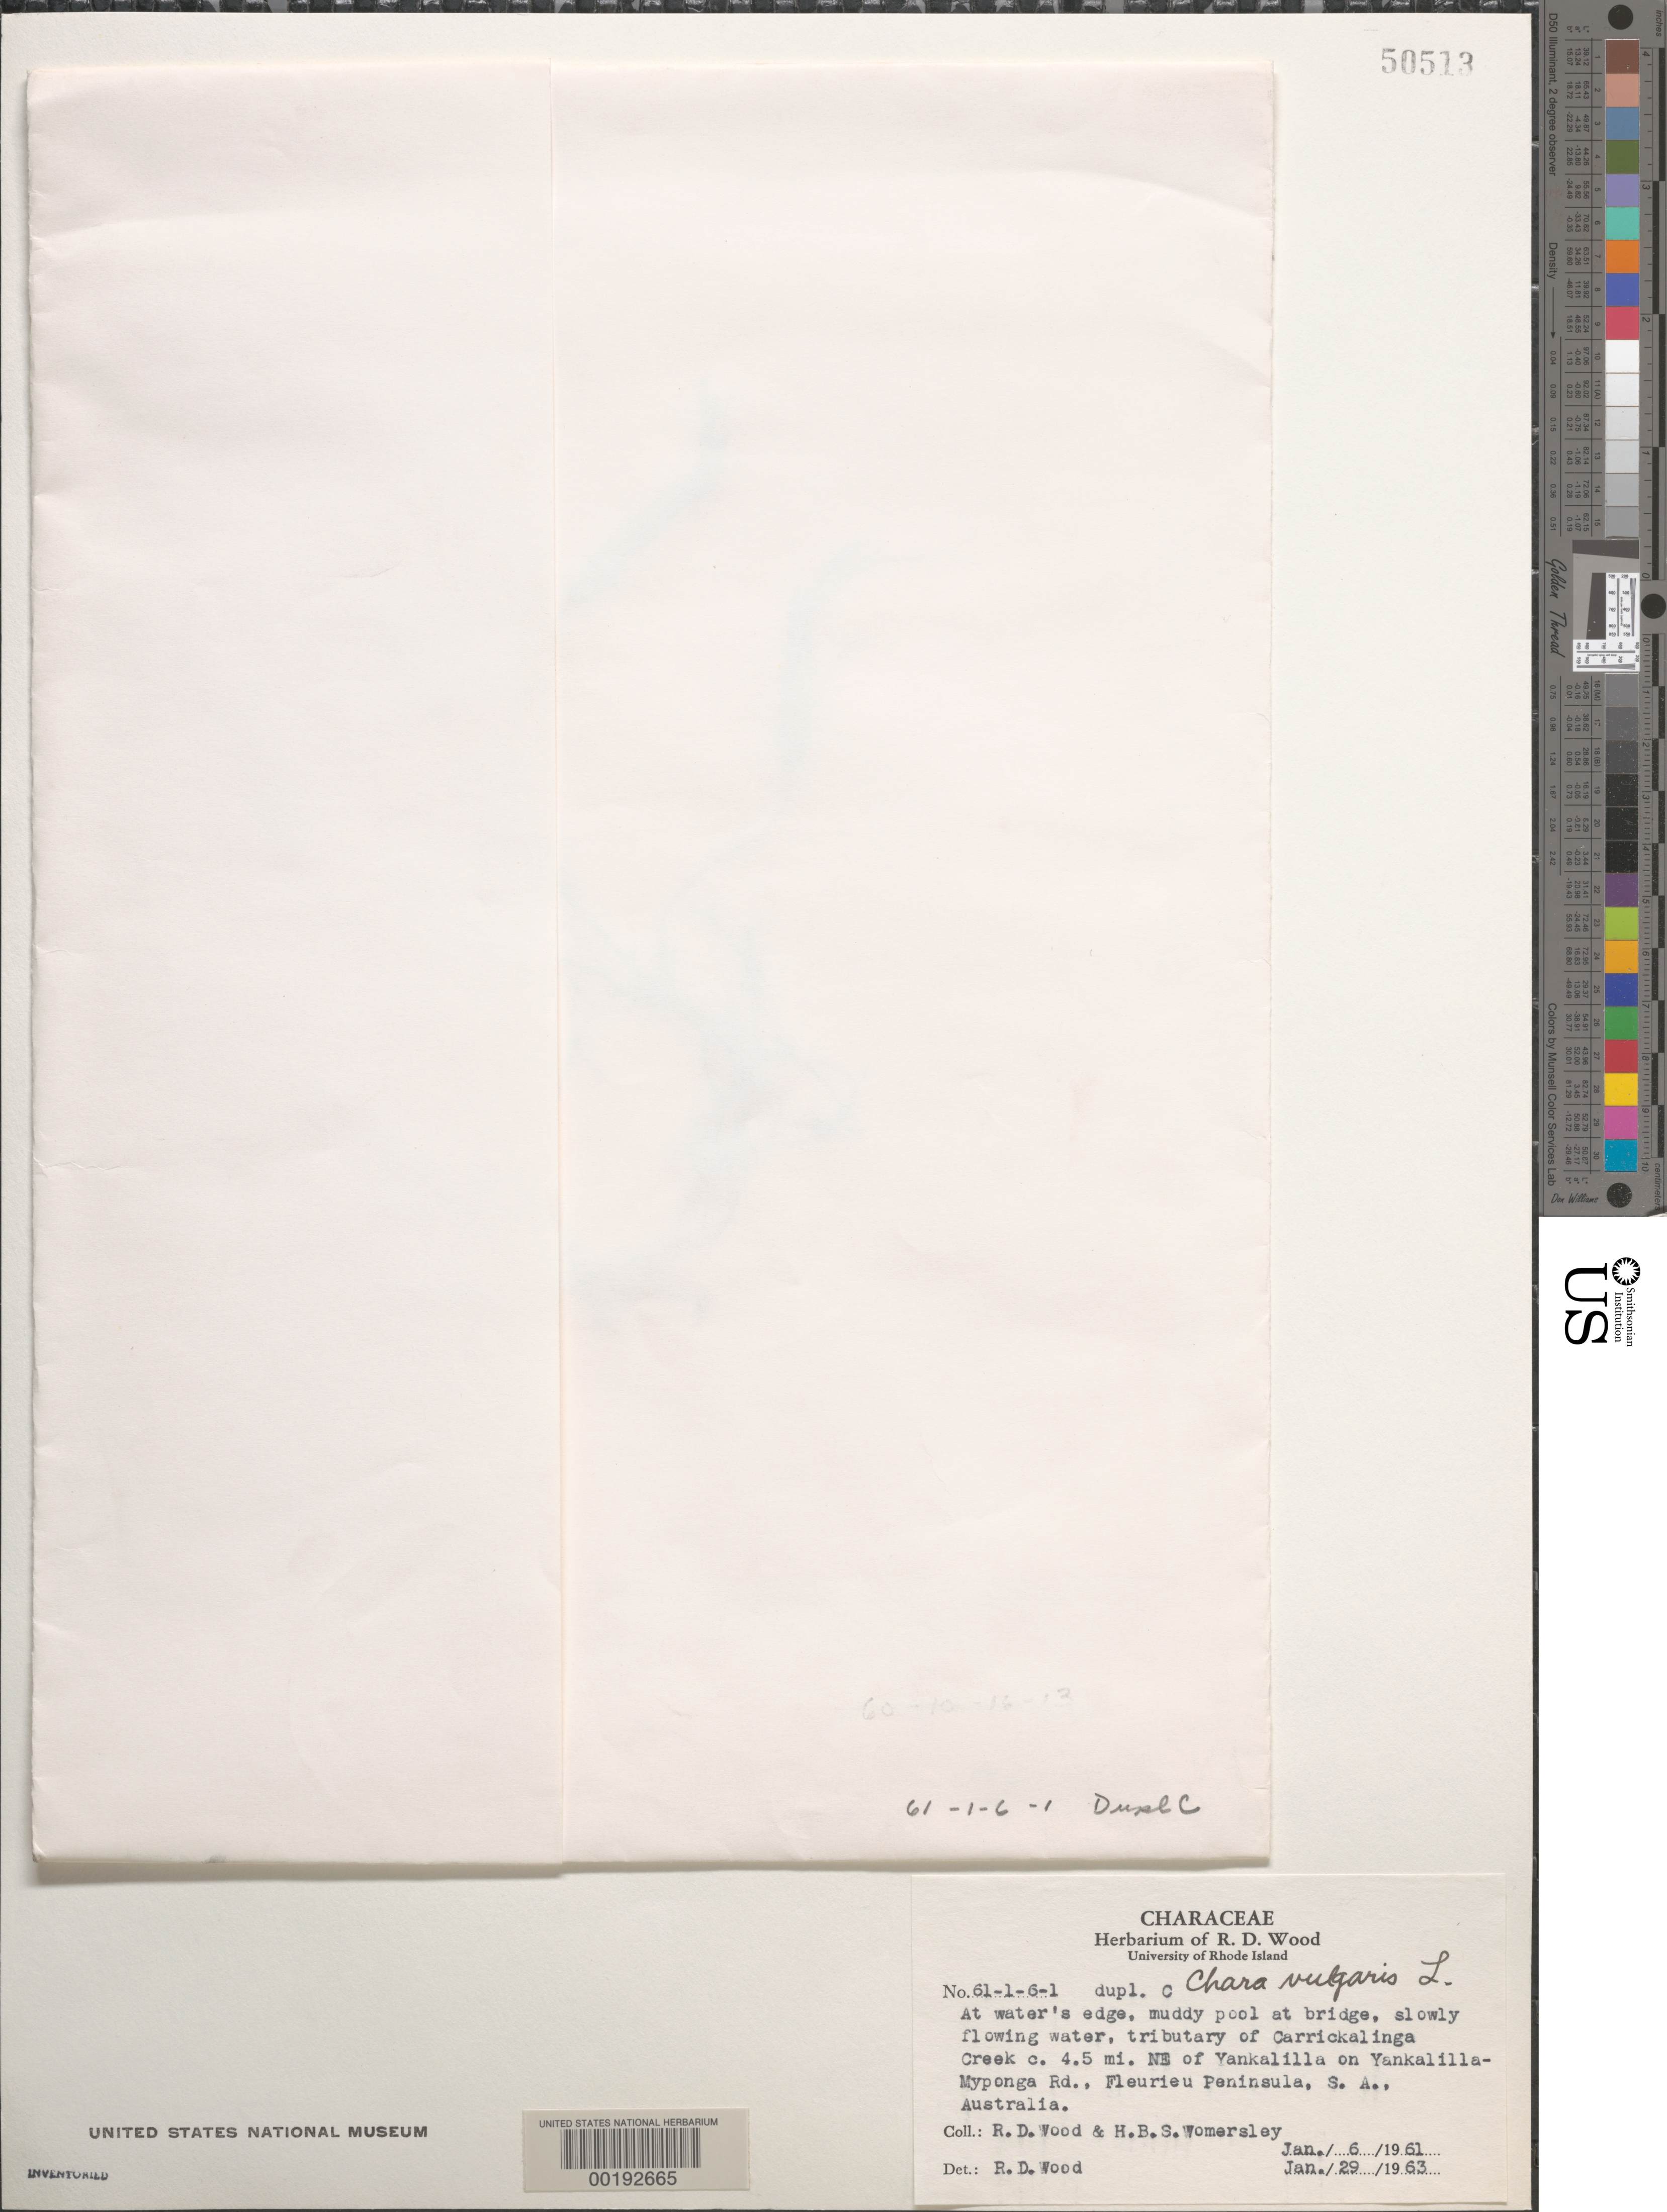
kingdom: Plantae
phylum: Charophyta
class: Charophyceae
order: Charales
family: Characeae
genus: Chara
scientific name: Chara vulgaris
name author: L.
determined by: Wood, R. D.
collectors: R. Wood & H. B. S. Womersley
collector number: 61-1-6-1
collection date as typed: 06 Jan 1961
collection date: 1961-01-06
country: Australia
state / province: South Australia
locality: Carrickalinga creek tributary, ca. 4.5 miles northeast of yankalilla, yankalilla-myponga road, fleurieu peninsula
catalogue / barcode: US 50513